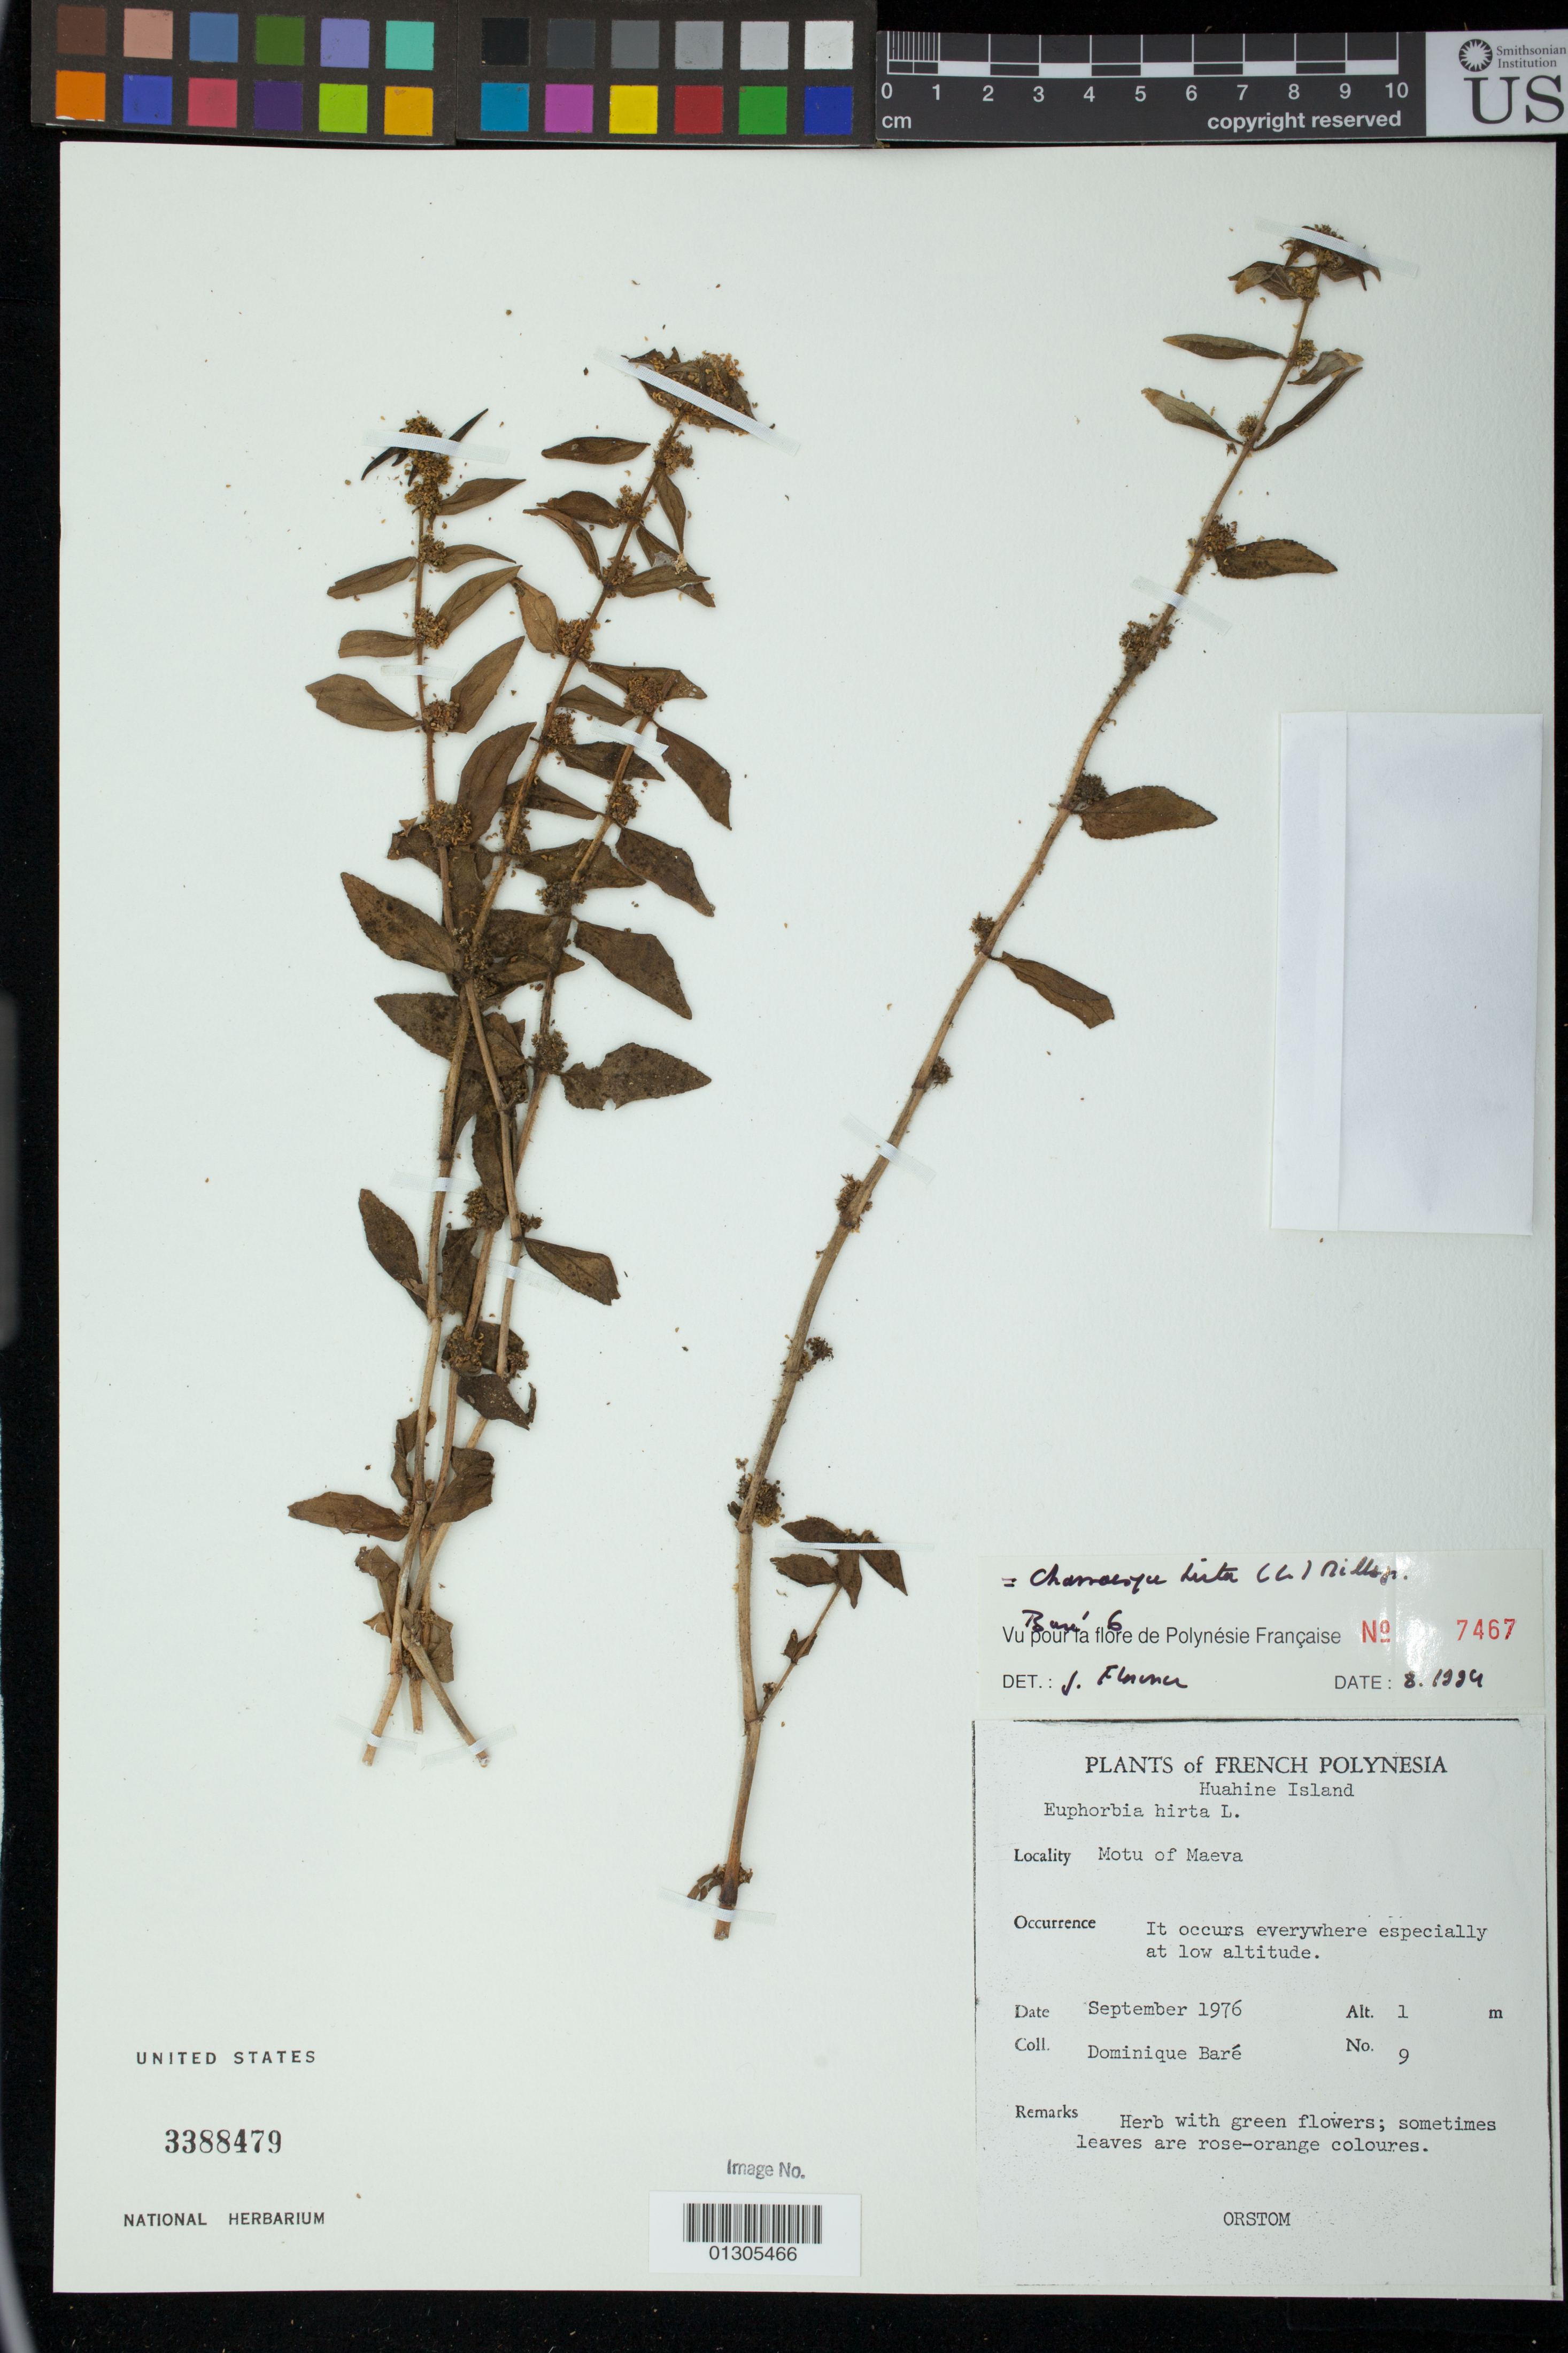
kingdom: Plantae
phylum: Tracheophyta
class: Magnoliopsida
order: Malpighiales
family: Euphorbiaceae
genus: Euphorbia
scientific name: Euphorbia hirta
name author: L.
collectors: D. Baré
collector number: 9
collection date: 1976-09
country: French Polynesia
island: Huahine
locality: Huahine Island; Motu of Maeva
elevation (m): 1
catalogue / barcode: US 3388479